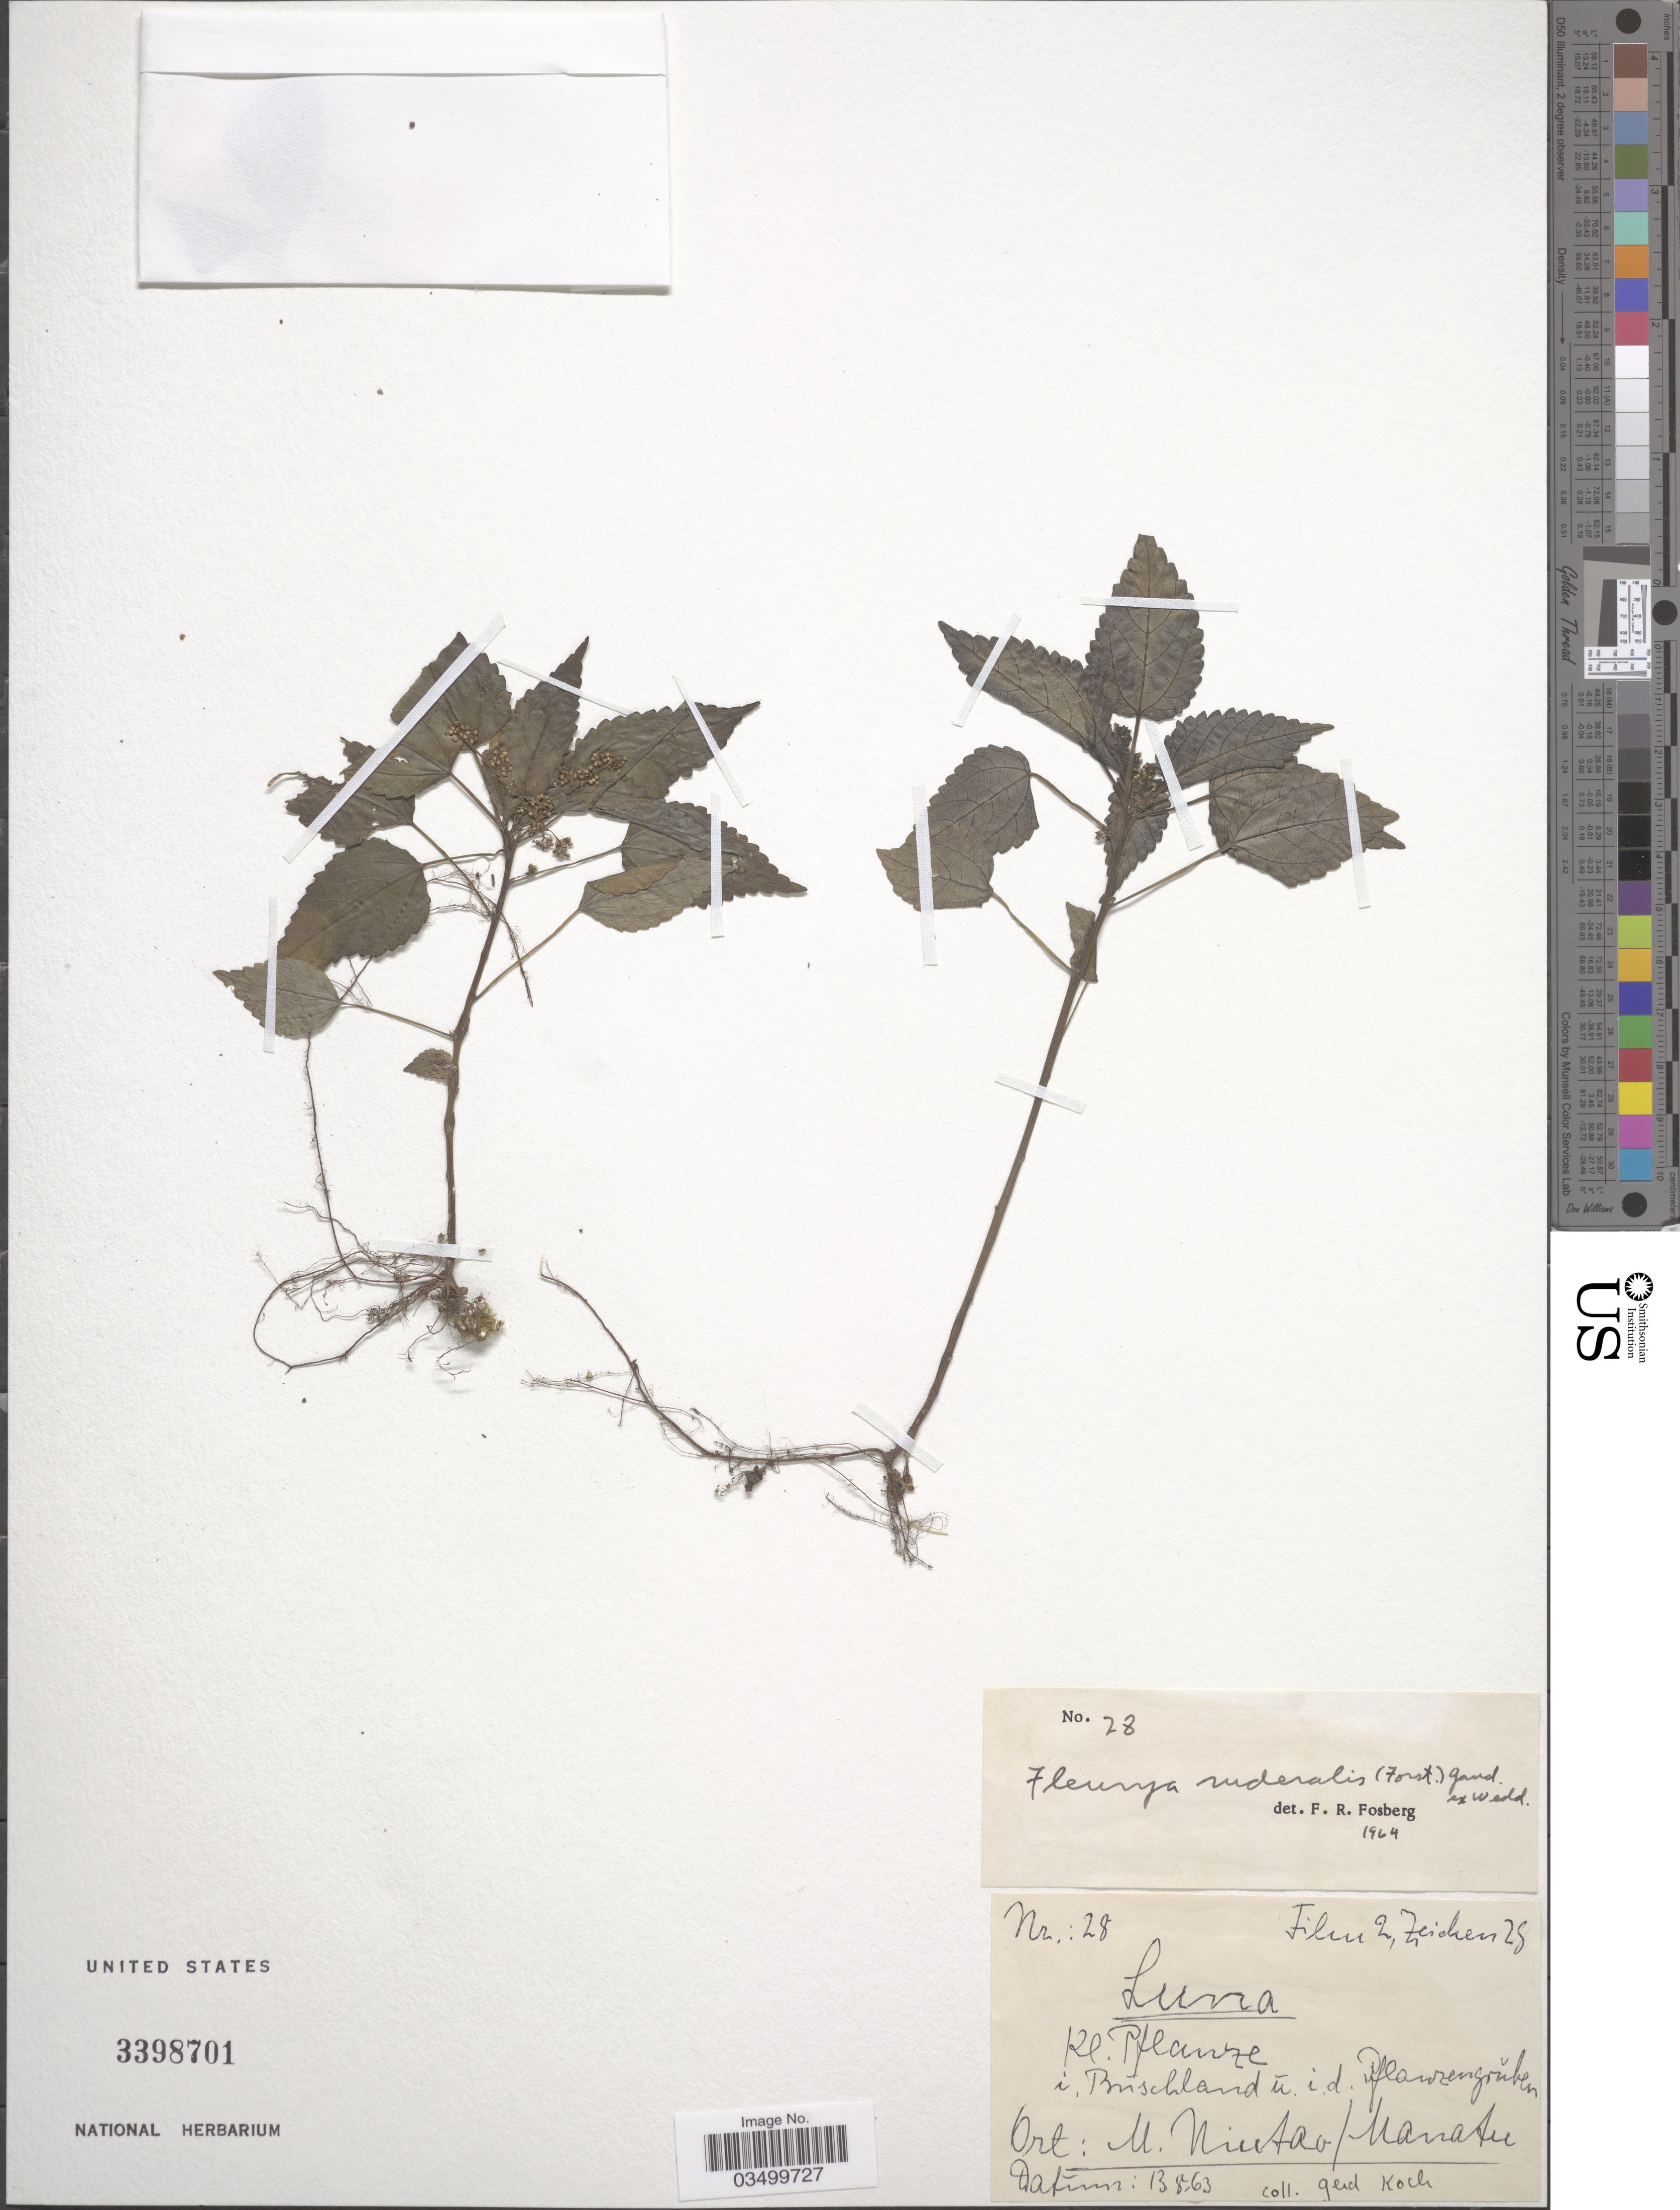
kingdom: Plantae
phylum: Tracheophyta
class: Magnoliopsida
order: Rosales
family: Urticaceae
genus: Laportea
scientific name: Laportea ruderalis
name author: (G. Forst.) Chew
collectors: G. Koch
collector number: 28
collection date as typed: Transcribed d/m/y: 13/8/63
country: Tuvalu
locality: Ort. M. Niutao/Manatu.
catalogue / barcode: US 3398701